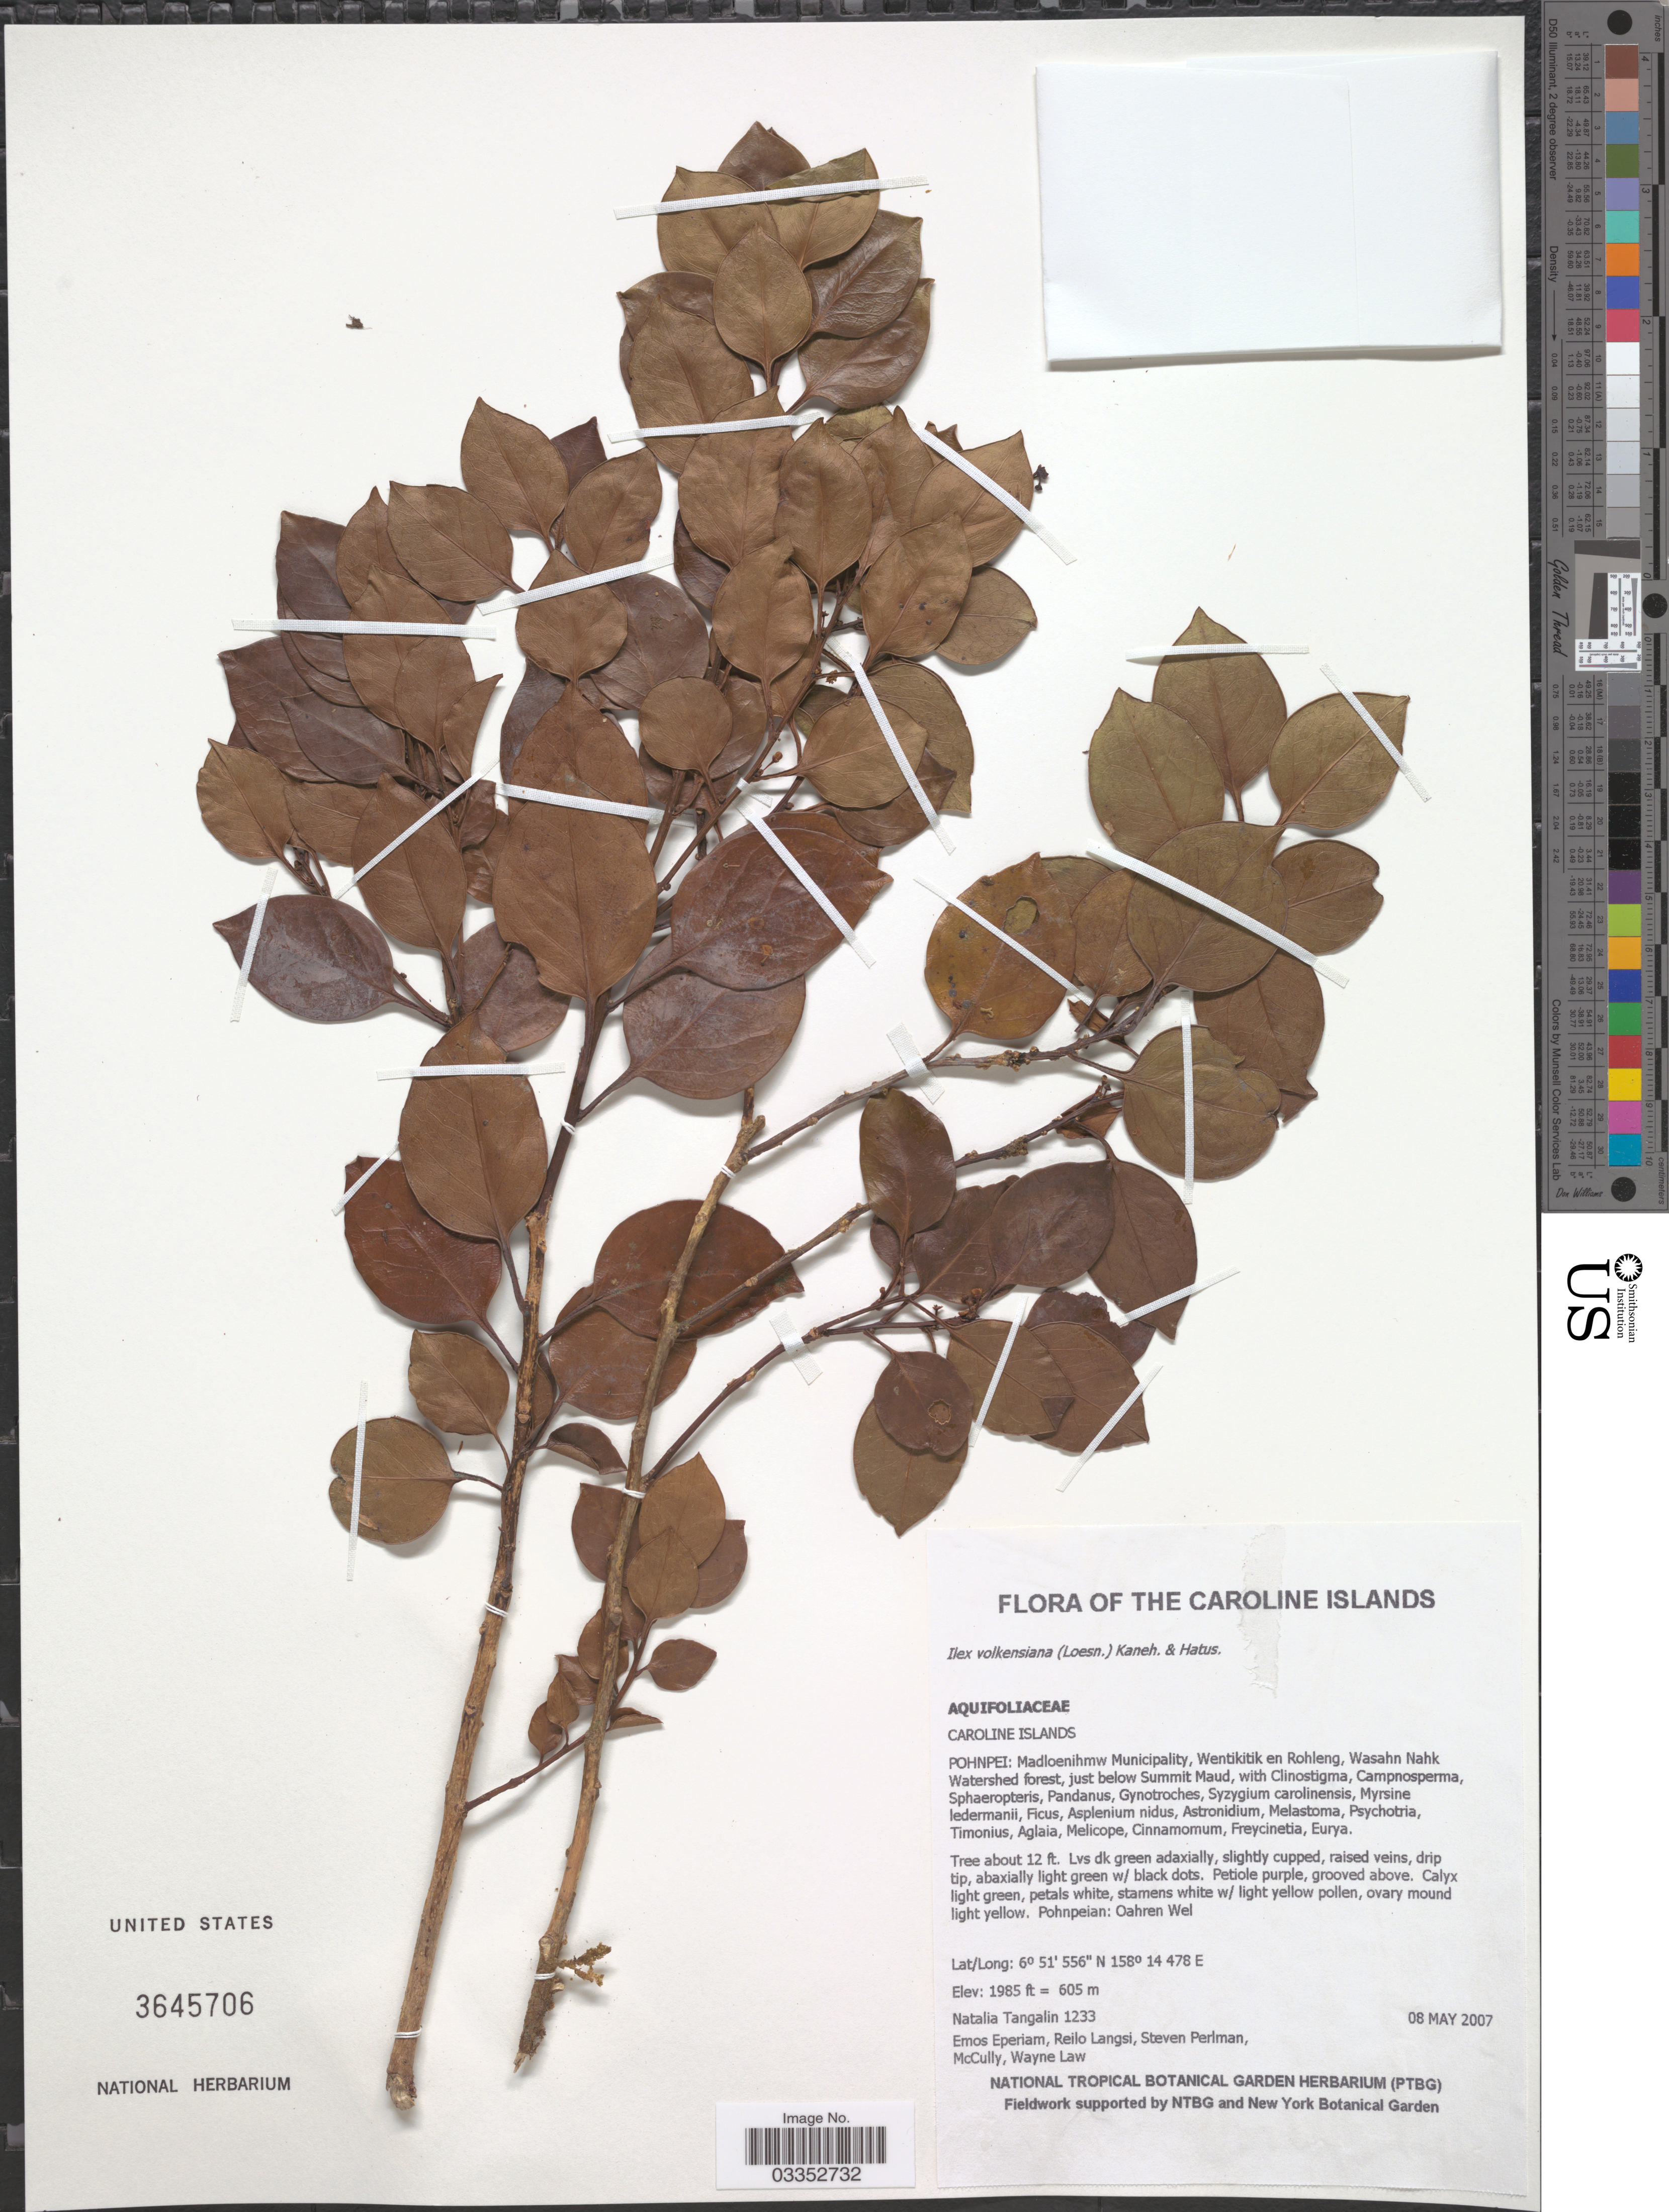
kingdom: Plantae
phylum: Tracheophyta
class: Magnoliopsida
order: Aquifoliales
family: Aquifoliaceae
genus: Ilex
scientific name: Ilex volkensiana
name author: (Loes.) Kaneh. & Hatus.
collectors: N. Tangalin, E. Eperiam, R. Langsi, S. P. Perlman & et al.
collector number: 1233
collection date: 2007-05-08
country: Micronesia, Federated States of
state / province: Pohnpei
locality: The Caroline Islands. Pohnpei: Madloenihmw Municipality, Wentikitik en Rohleng, Wasahn Nahk Watershed forest, just below Summit Maud.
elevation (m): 605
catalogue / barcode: US 3645706